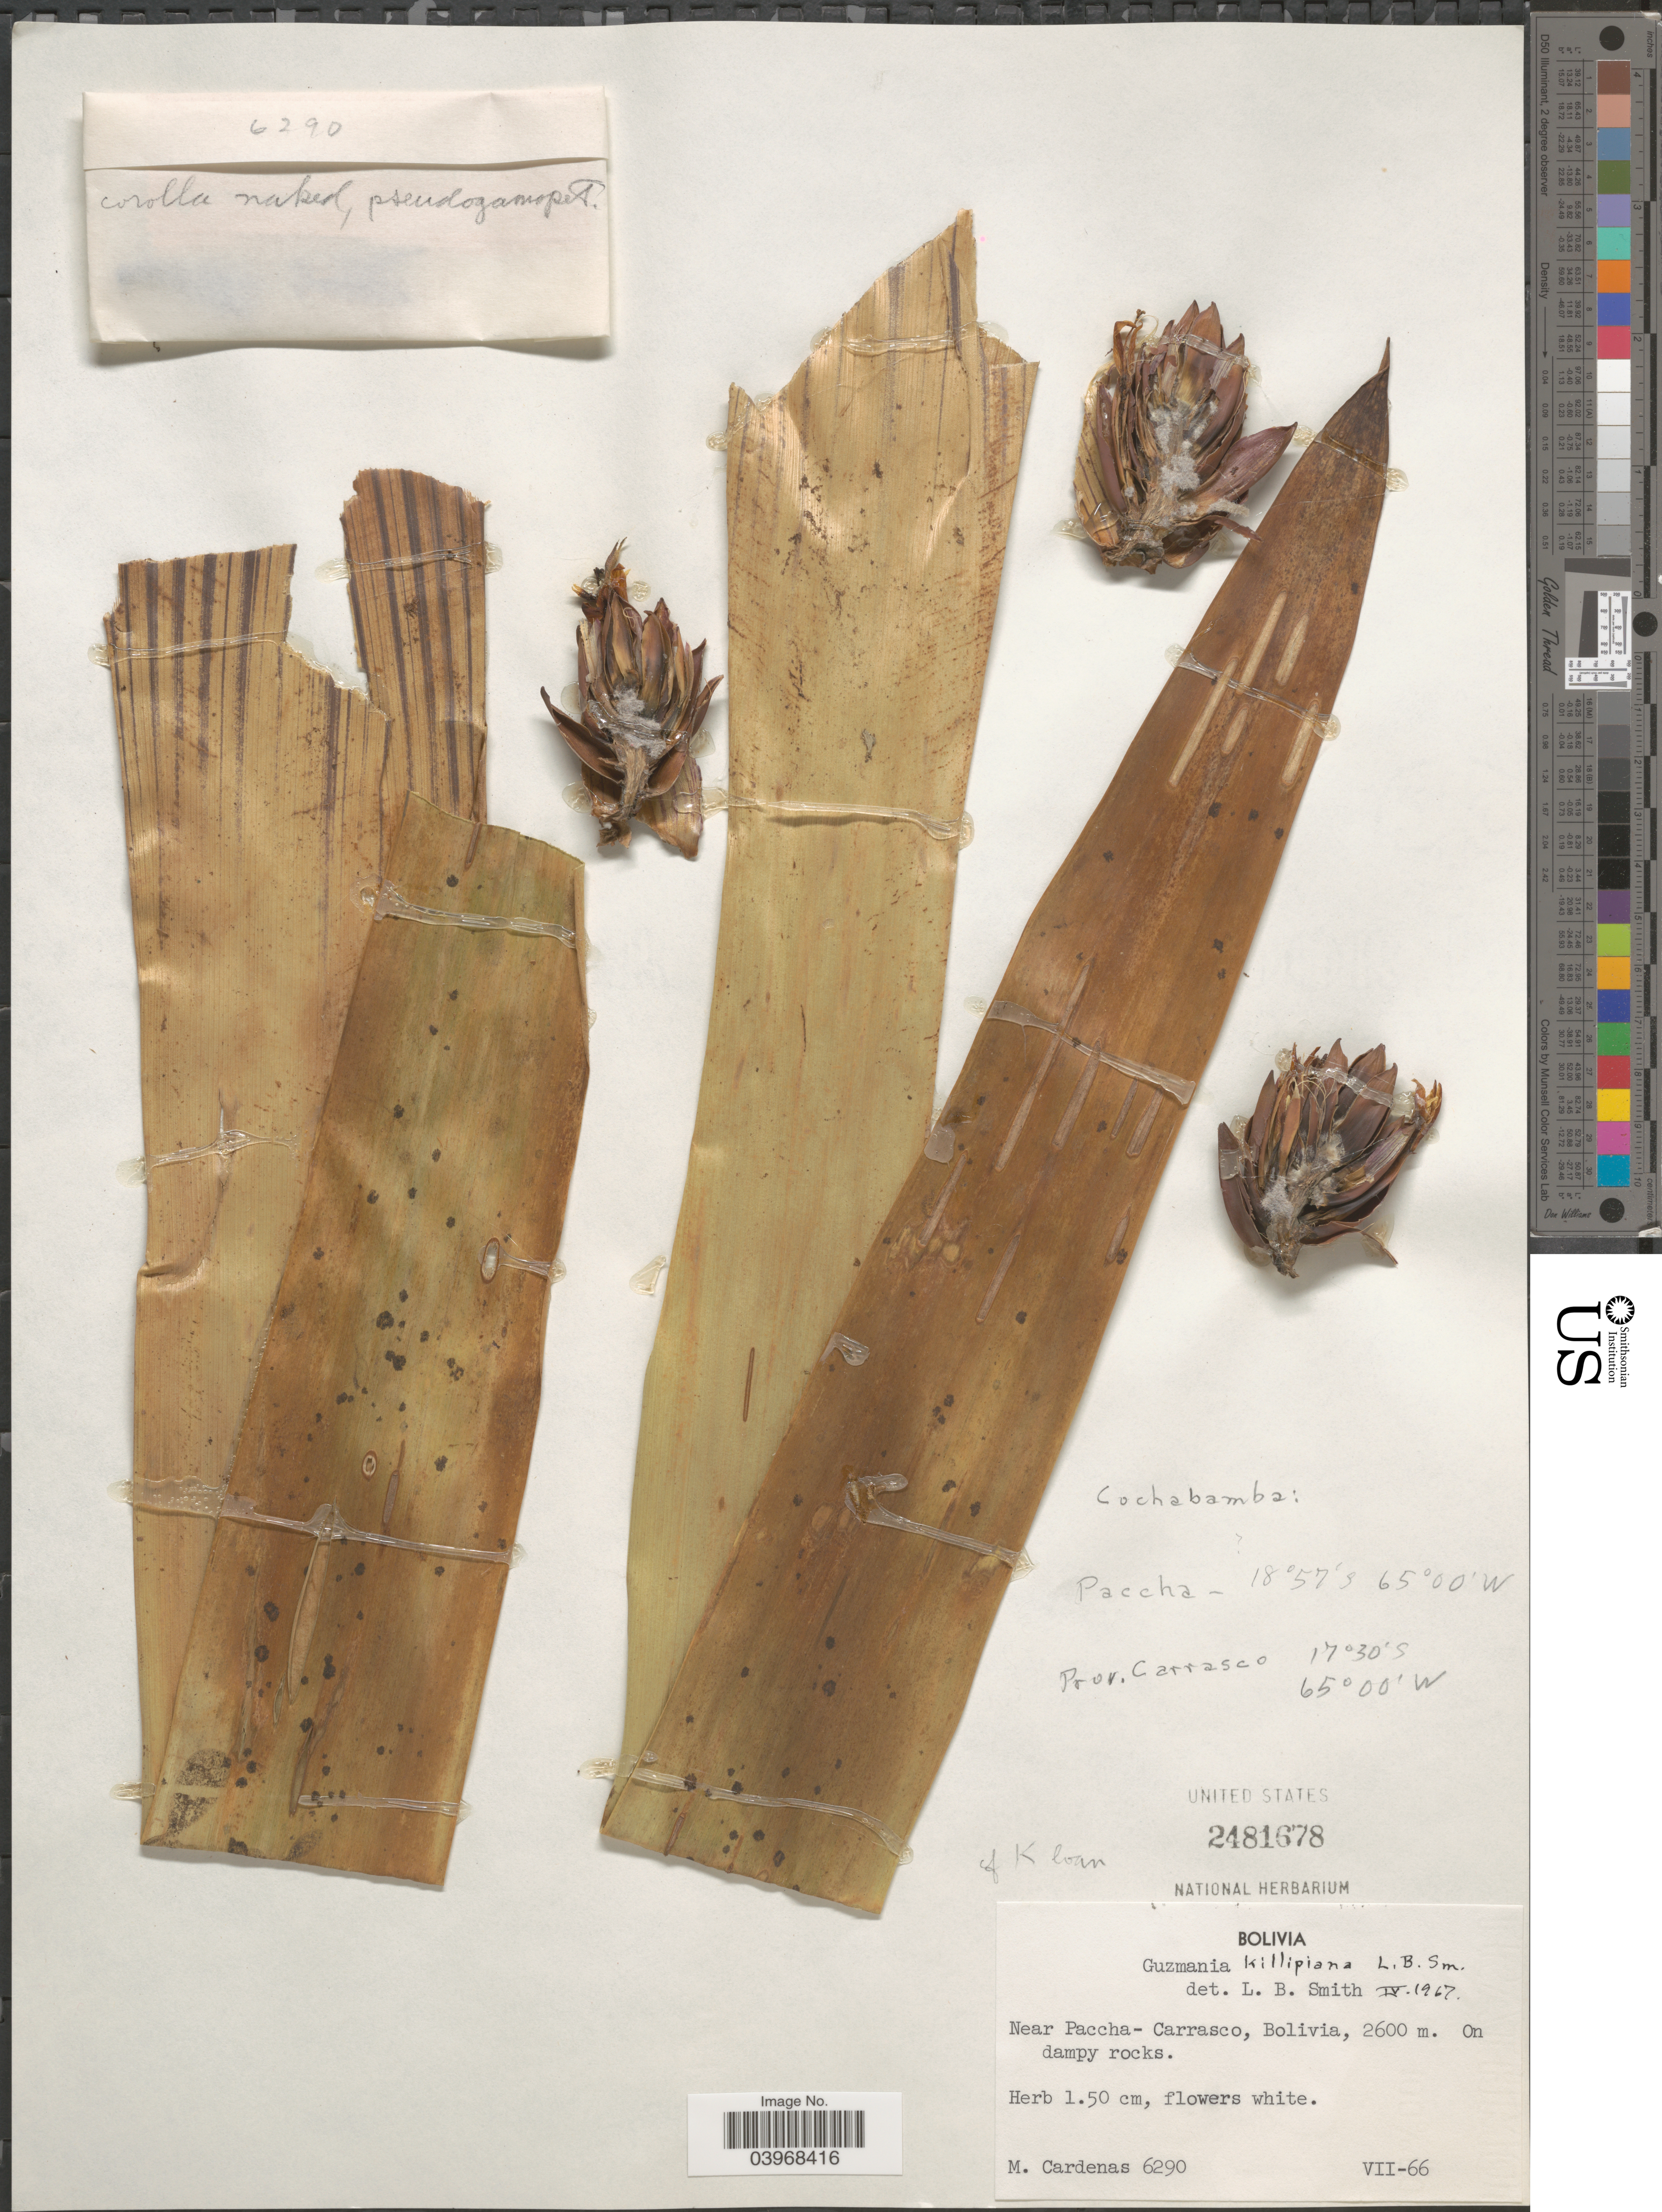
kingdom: Plantae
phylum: Tracheophyta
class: Liliopsida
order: Poales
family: Bromeliaceae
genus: Guzmania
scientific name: Guzmania killipiana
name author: L.B. Sm.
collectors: M. Cárdenas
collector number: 6290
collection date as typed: Transcribed d/m/y: /7/66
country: Bolivia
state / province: Cochabamba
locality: Near Paccha-Carrasco. Prov. Carrasco.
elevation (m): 2600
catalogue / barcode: US 2481678